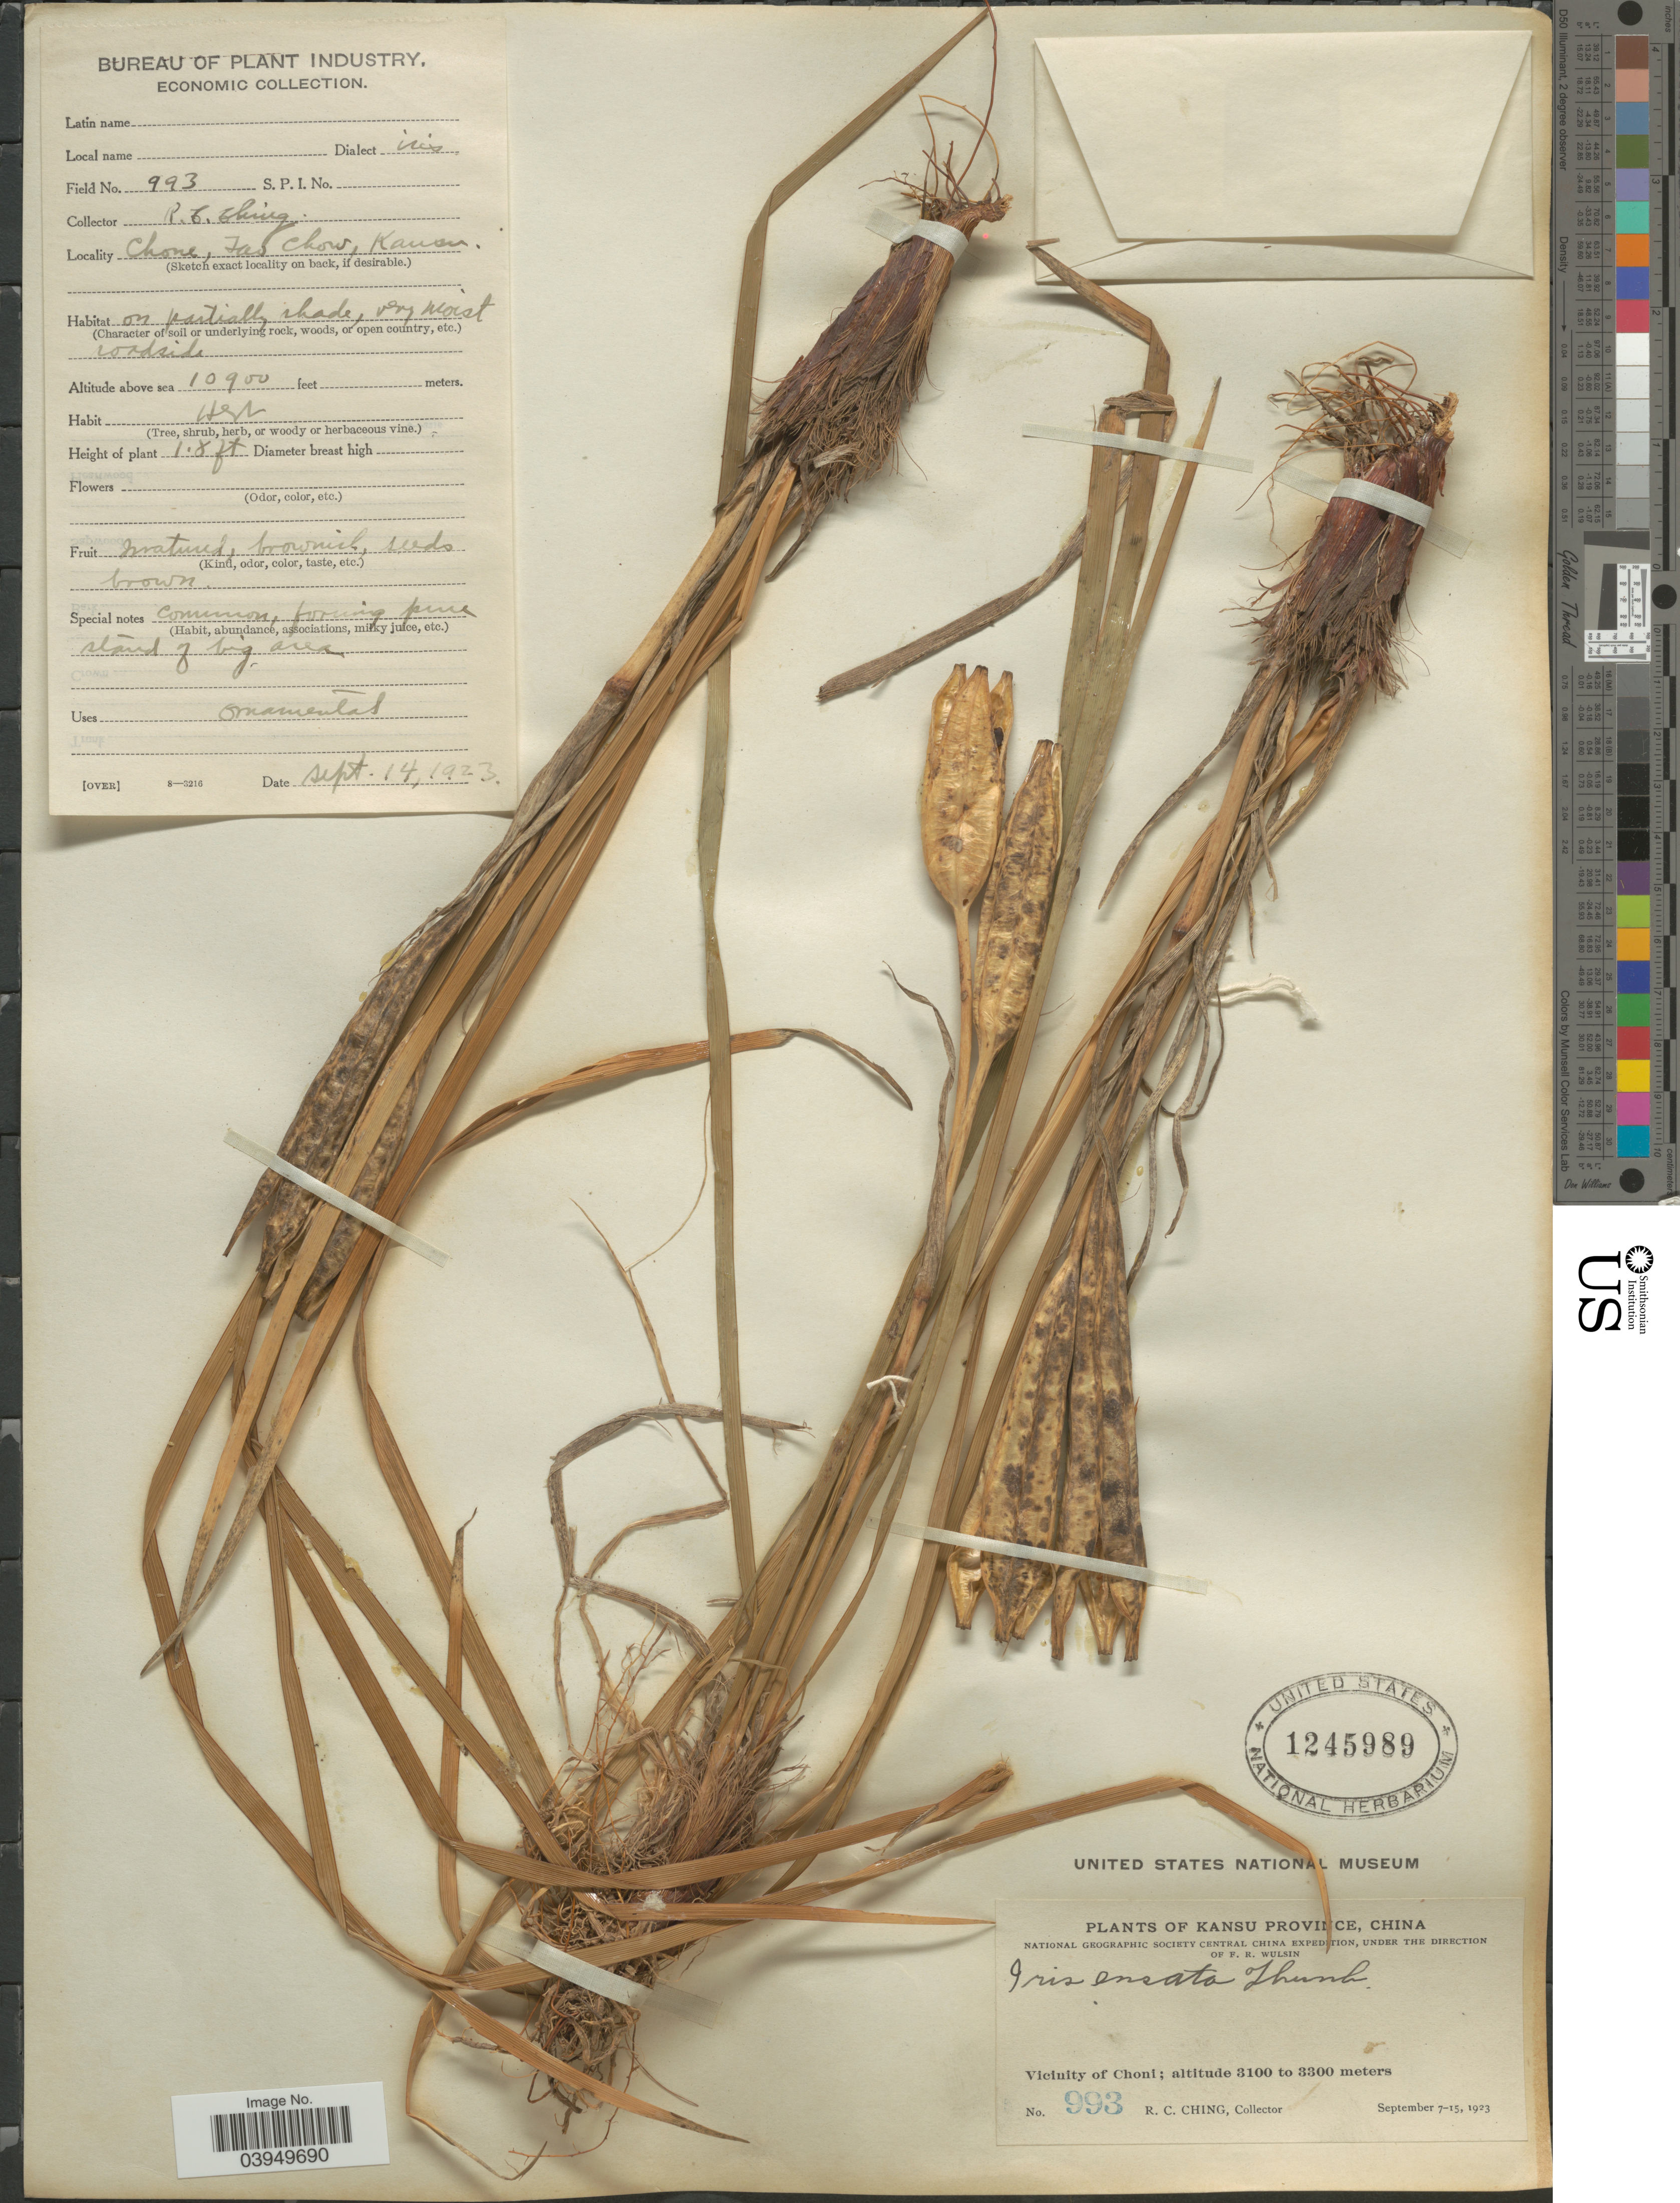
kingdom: Plantae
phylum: Tracheophyta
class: Liliopsida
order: Asparagales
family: Iridaceae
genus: Iris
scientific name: Iris ensata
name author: Thunb.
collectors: R. C. Ching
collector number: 993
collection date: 1923-09-14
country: China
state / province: Gansu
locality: Kansu Province. Vicinity of Choni. Choni, Fao Chow.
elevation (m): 3322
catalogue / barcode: US 1245989